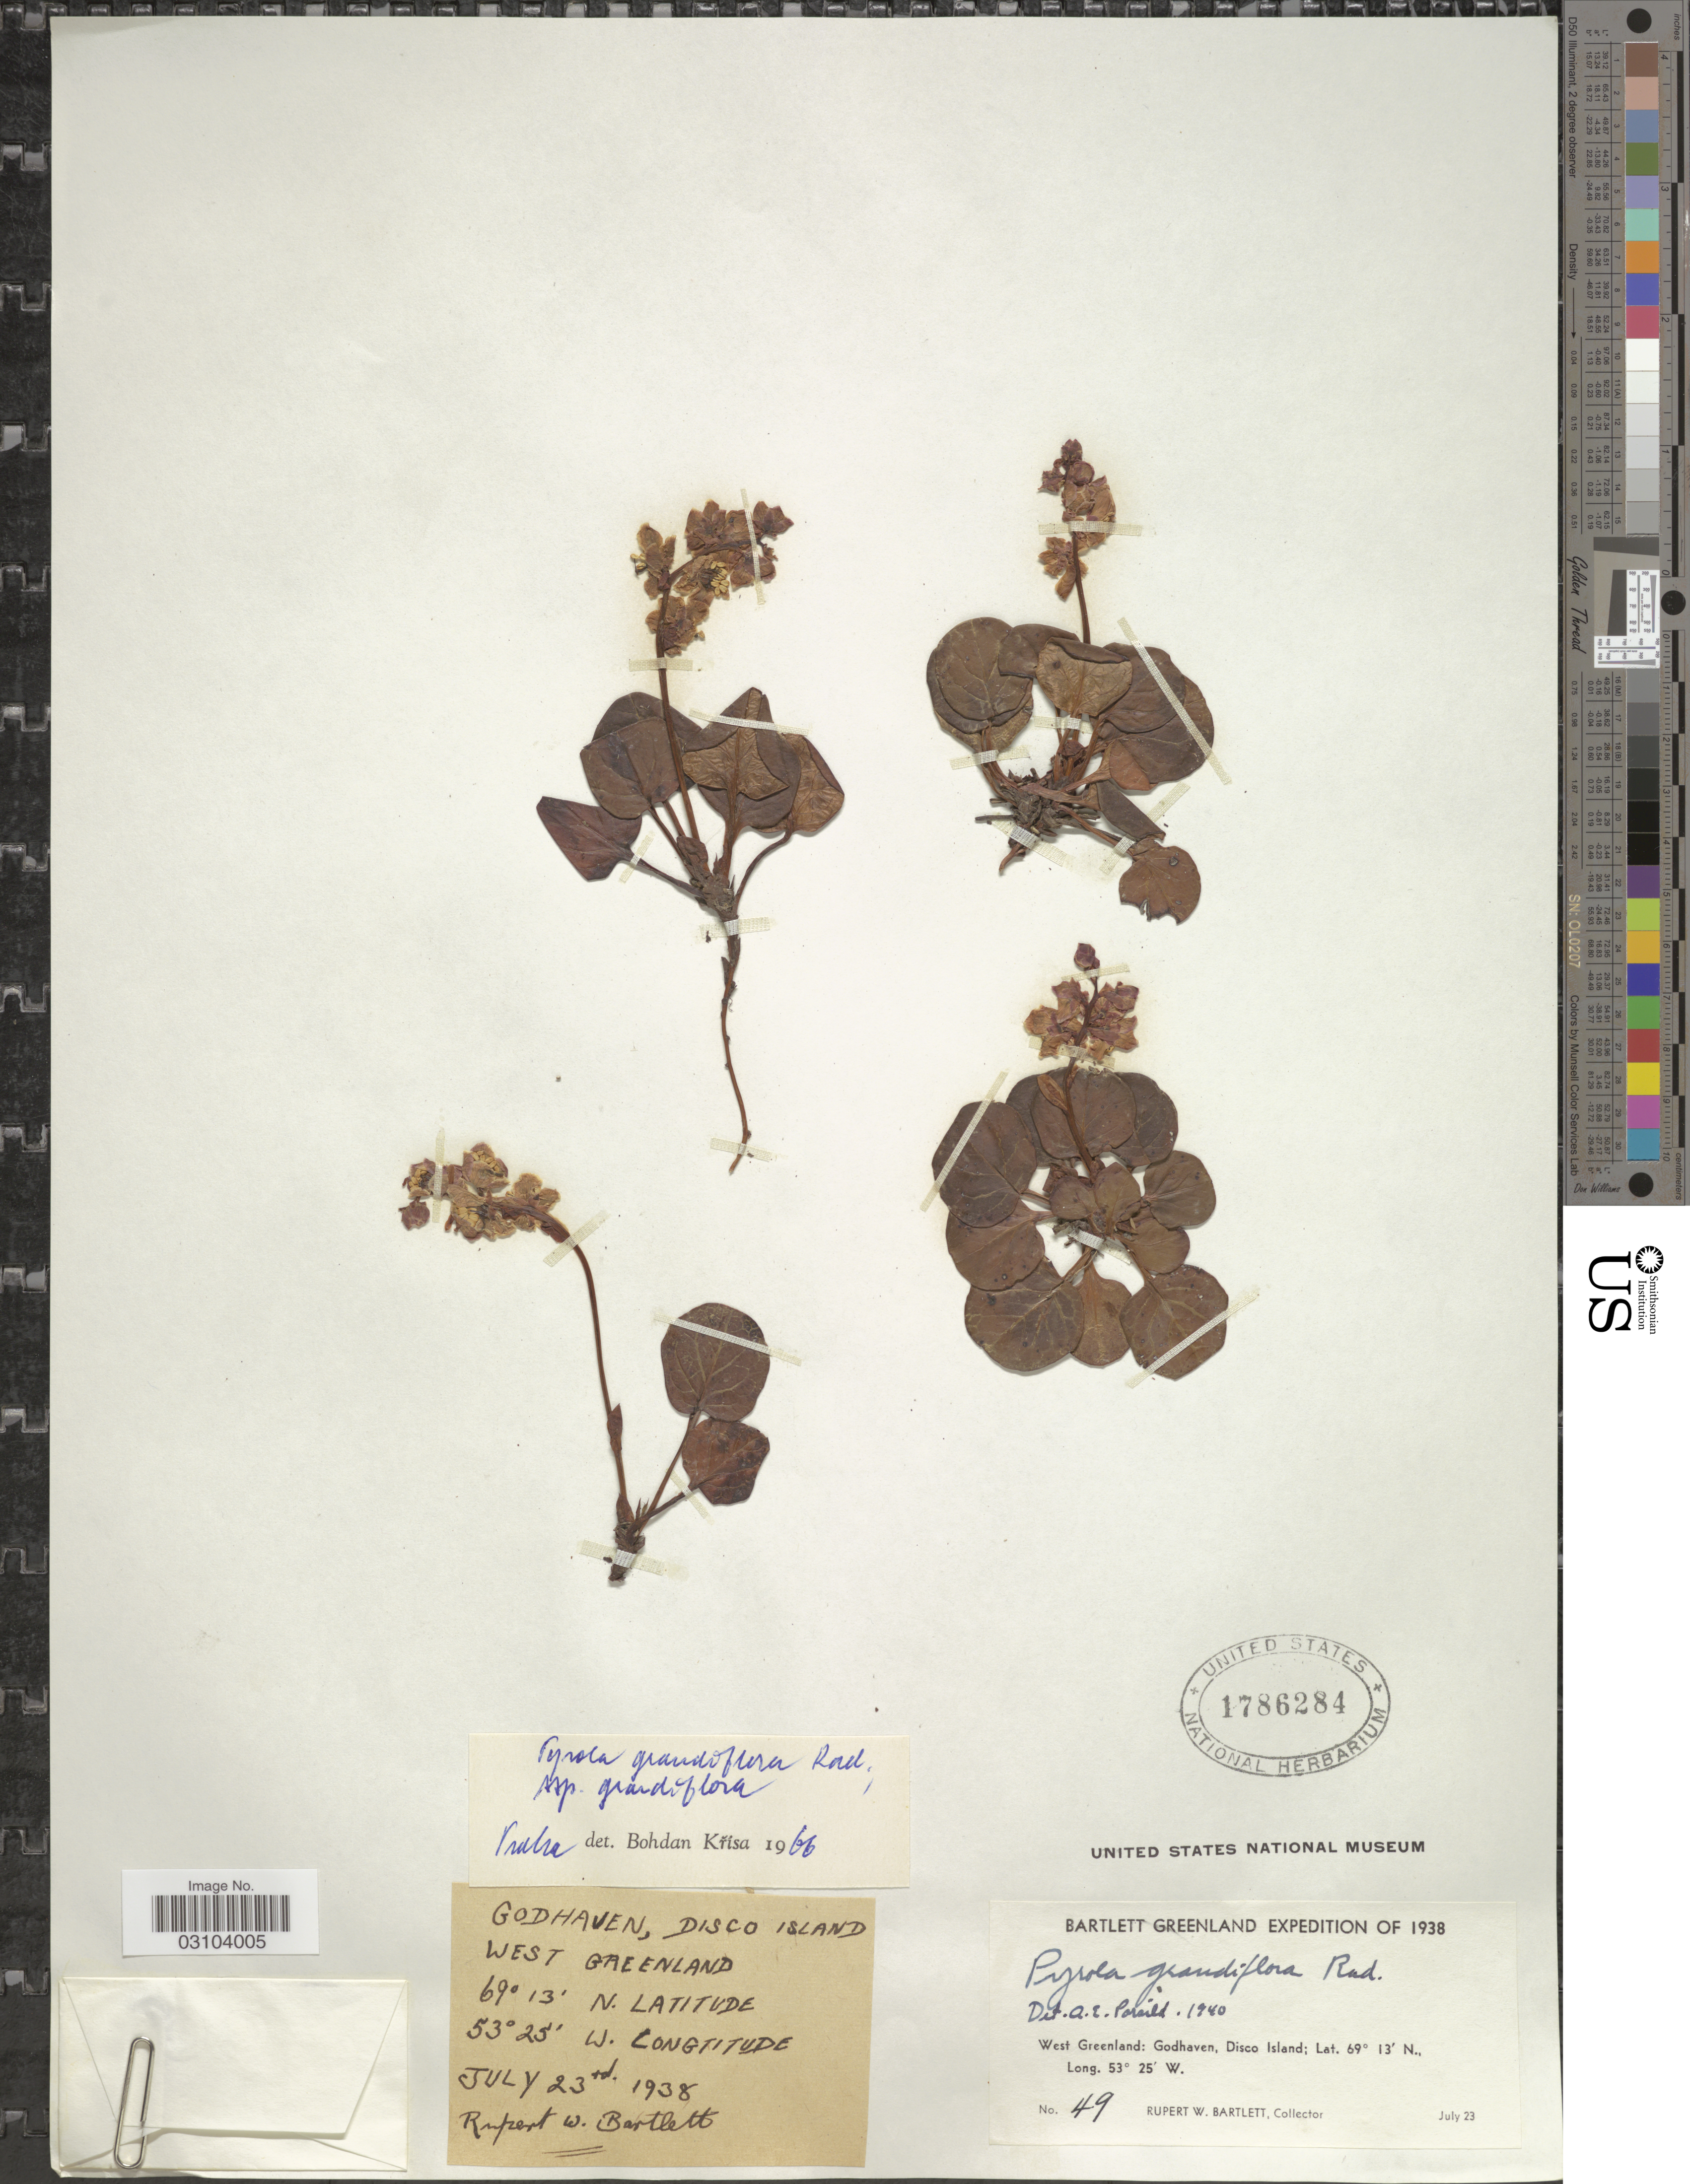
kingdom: Plantae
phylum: Tracheophyta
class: Magnoliopsida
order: Ericales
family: Ericaceae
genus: Pyrola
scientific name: Pyrola grandiflora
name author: Radius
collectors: R. W. Bartlett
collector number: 49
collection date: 1938-07-23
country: Greenland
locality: West Greenland: Godhaven, Disco Island.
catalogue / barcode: US 1786284